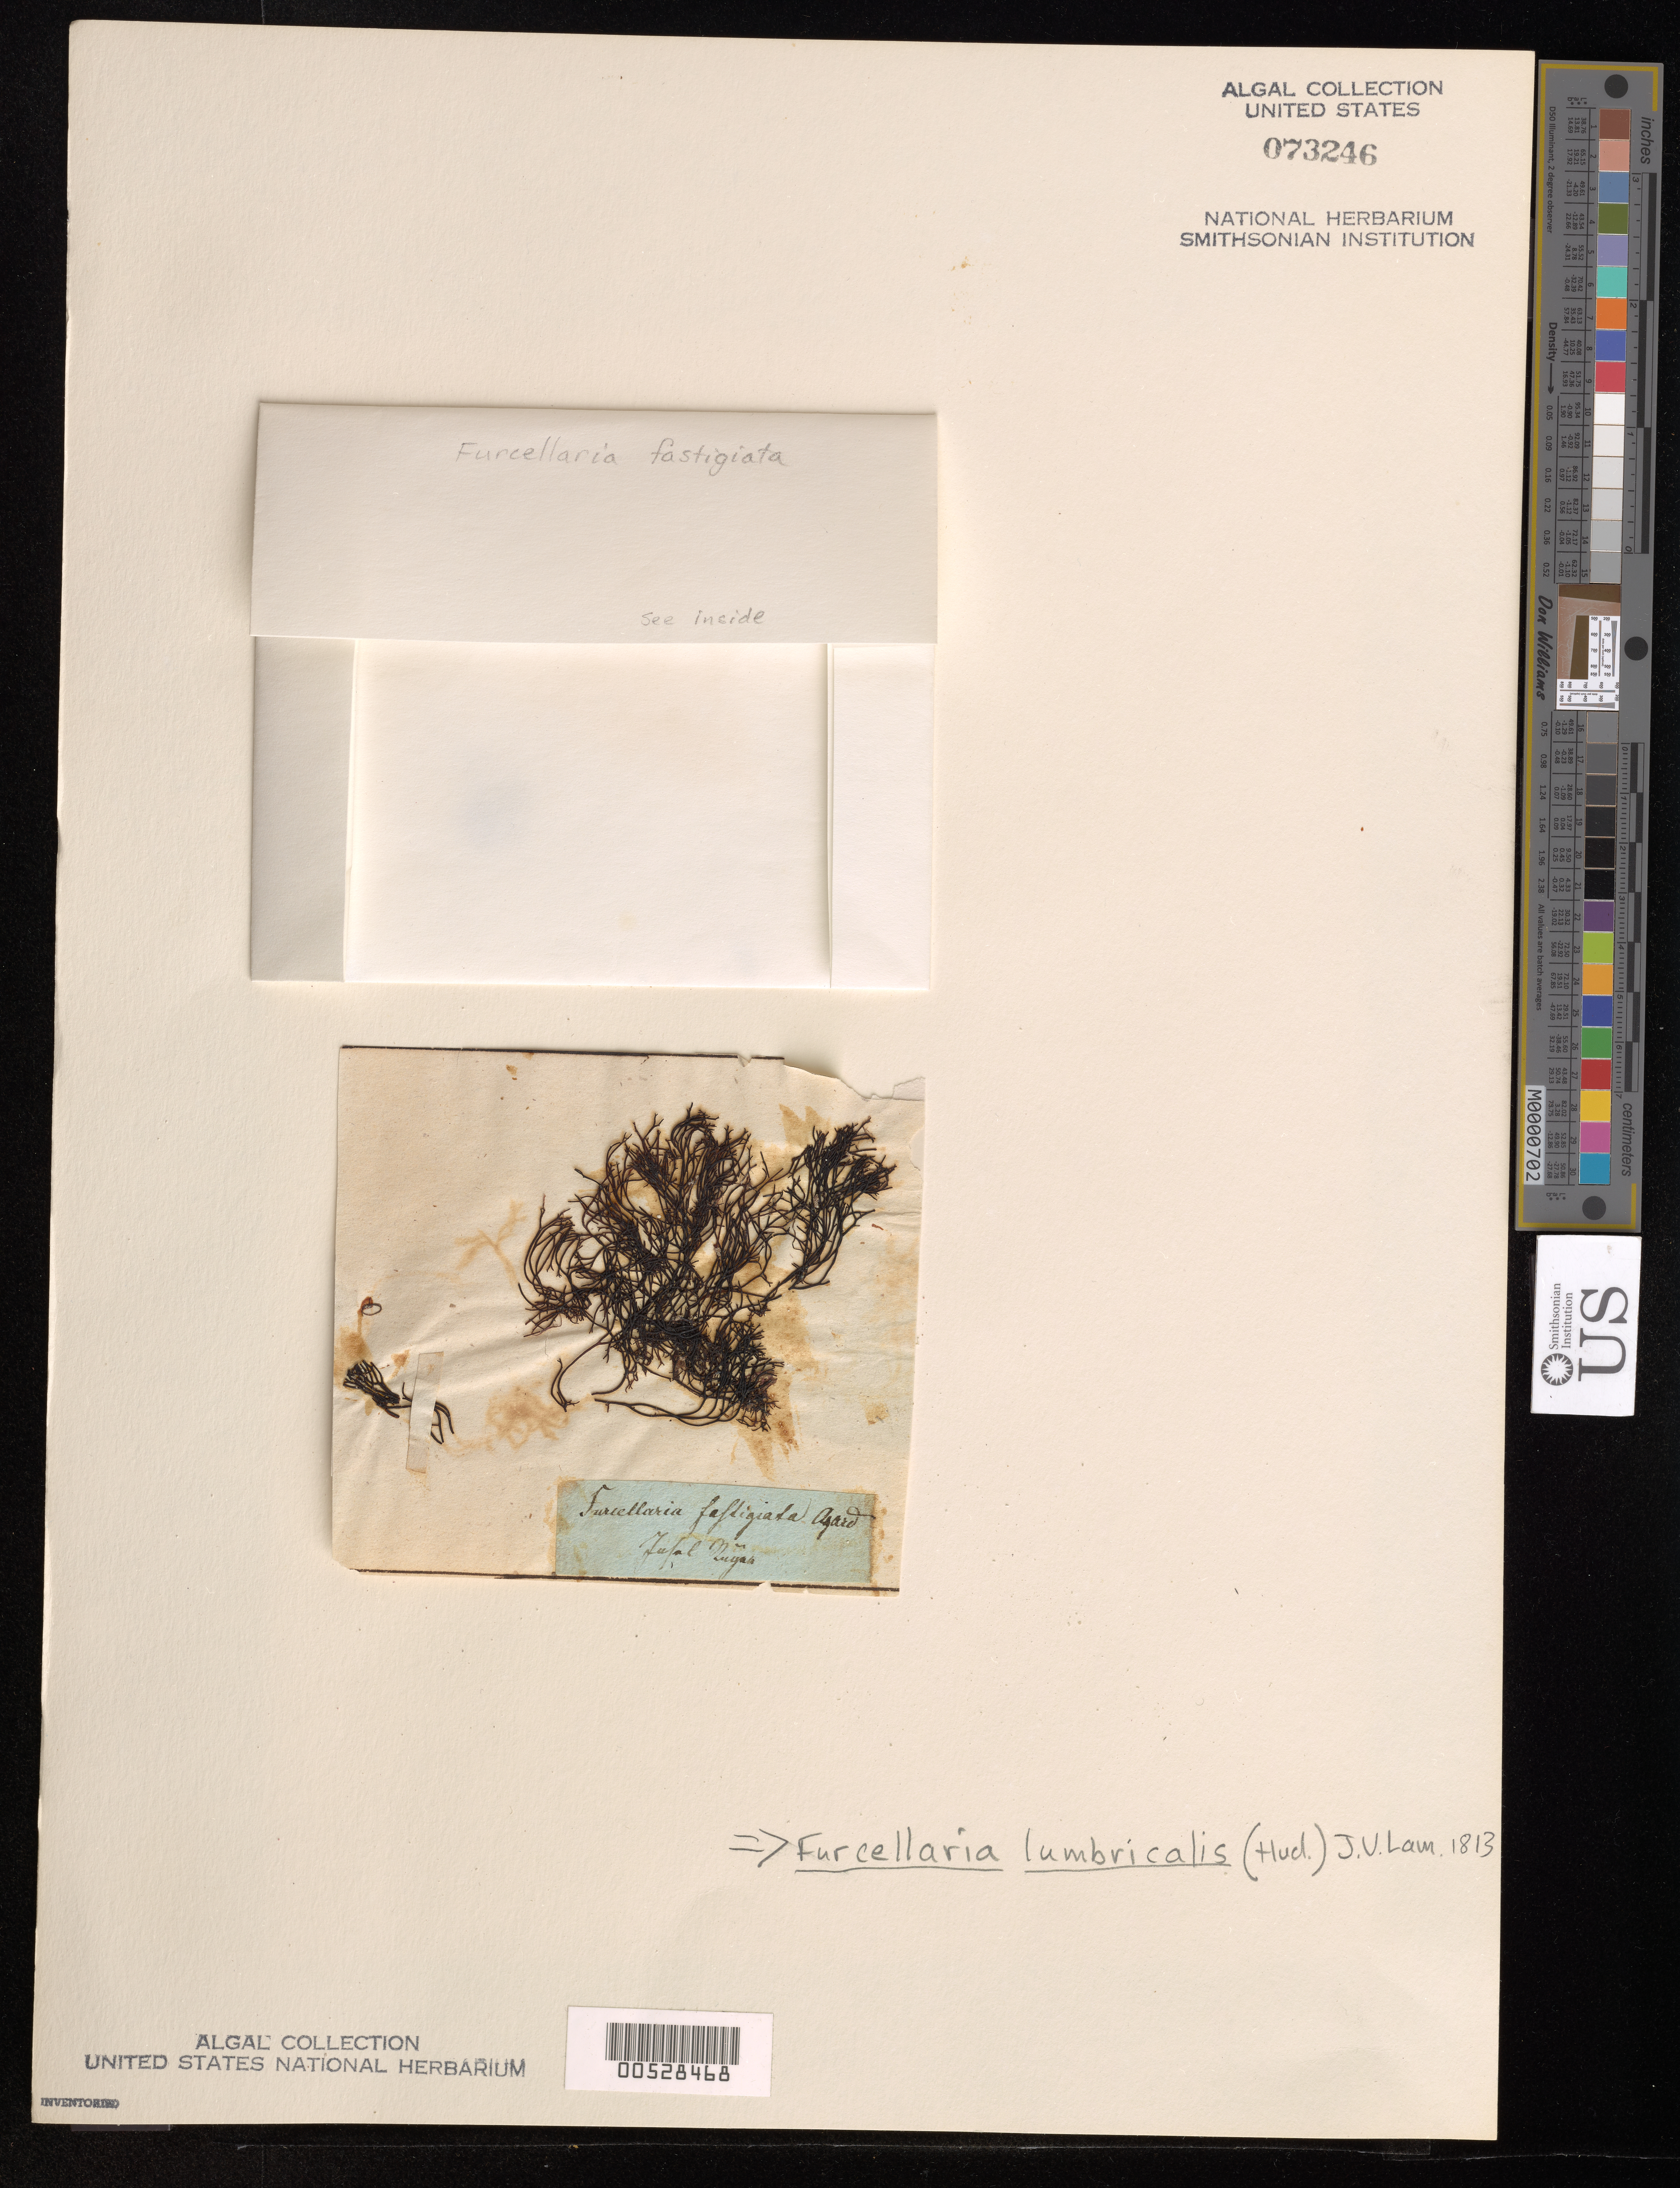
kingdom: Plantae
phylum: Rhodophyta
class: Florideophyceae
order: Gigartinales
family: Furcellariaceae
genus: Furcellaria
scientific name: Furcellaria lumbricalis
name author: (Hudson) J.V.Lamouroux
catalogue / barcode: US 73246